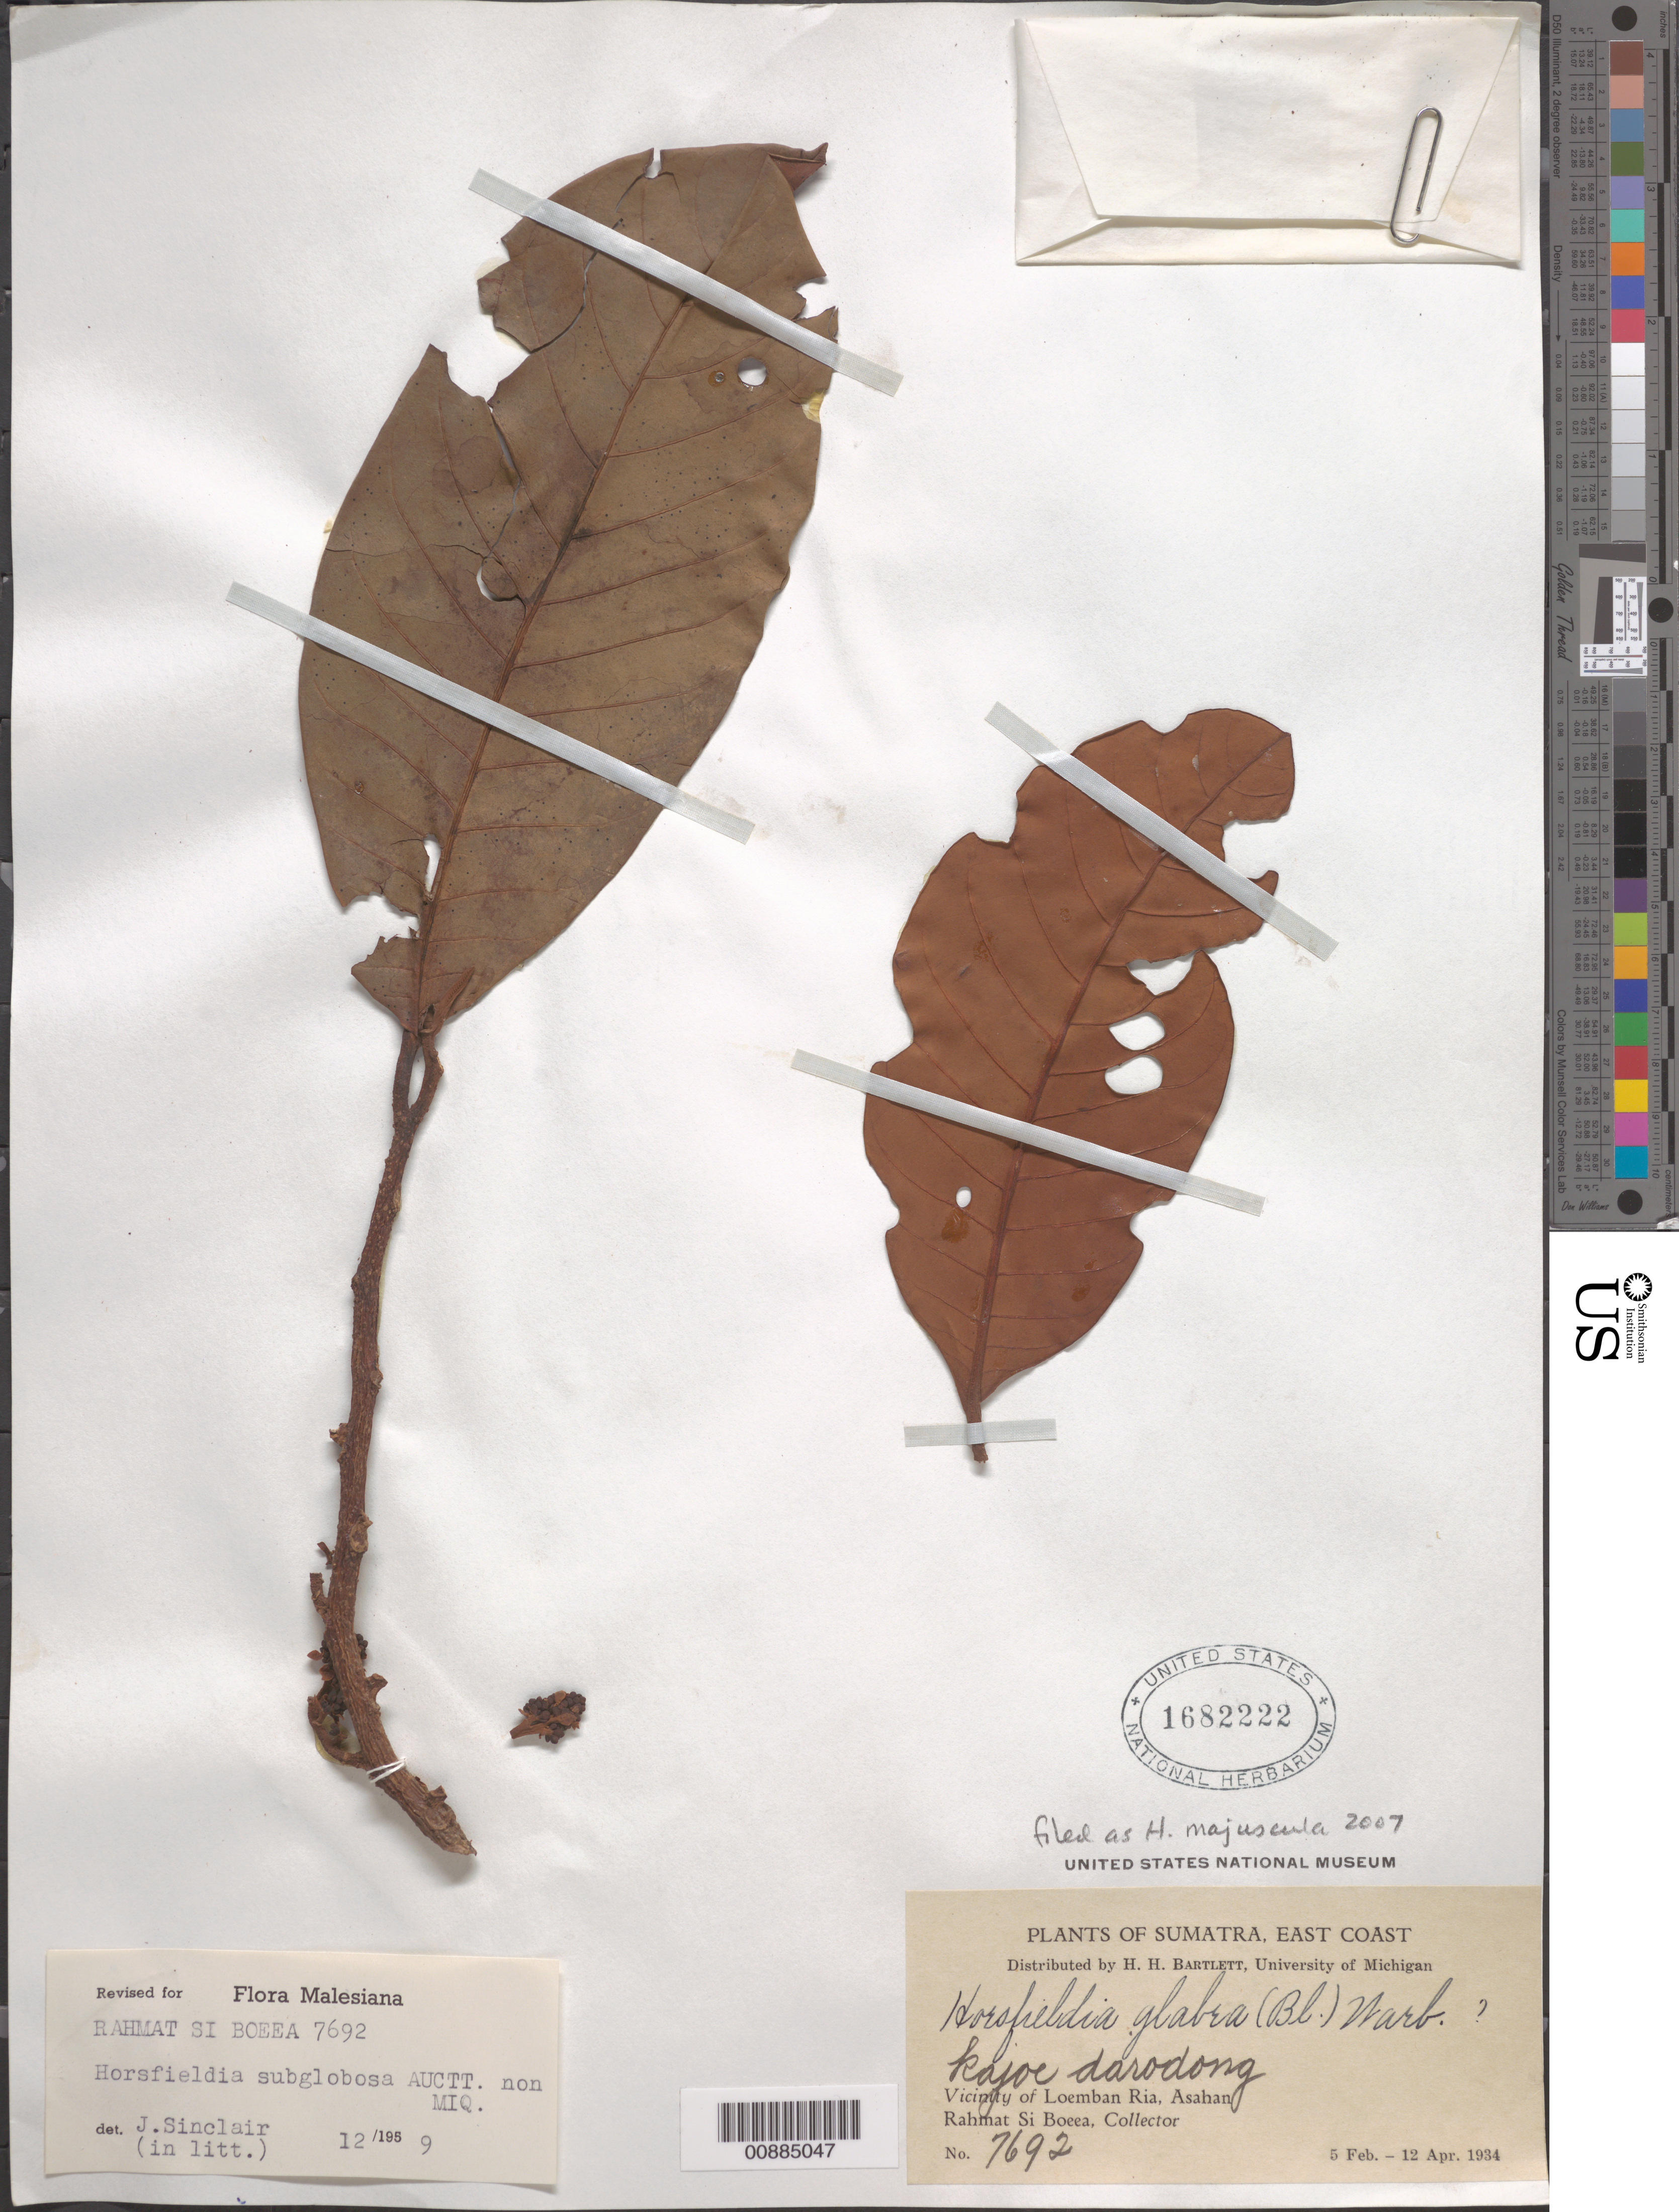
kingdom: Plantae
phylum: Tracheophyta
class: Magnoliopsida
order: Magnoliales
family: Myristicaceae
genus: Horsfieldia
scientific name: Horsfieldia majuscula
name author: (R.M. King) Warb.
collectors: Rahmat Si Boeea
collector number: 7692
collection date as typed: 05 Feb 1934 to 12 Apr 1934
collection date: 1934-02-05/1934-04-12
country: Indonesia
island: Sumatra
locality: Vicinity of Loemban Ria, Asahan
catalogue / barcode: US 1682222